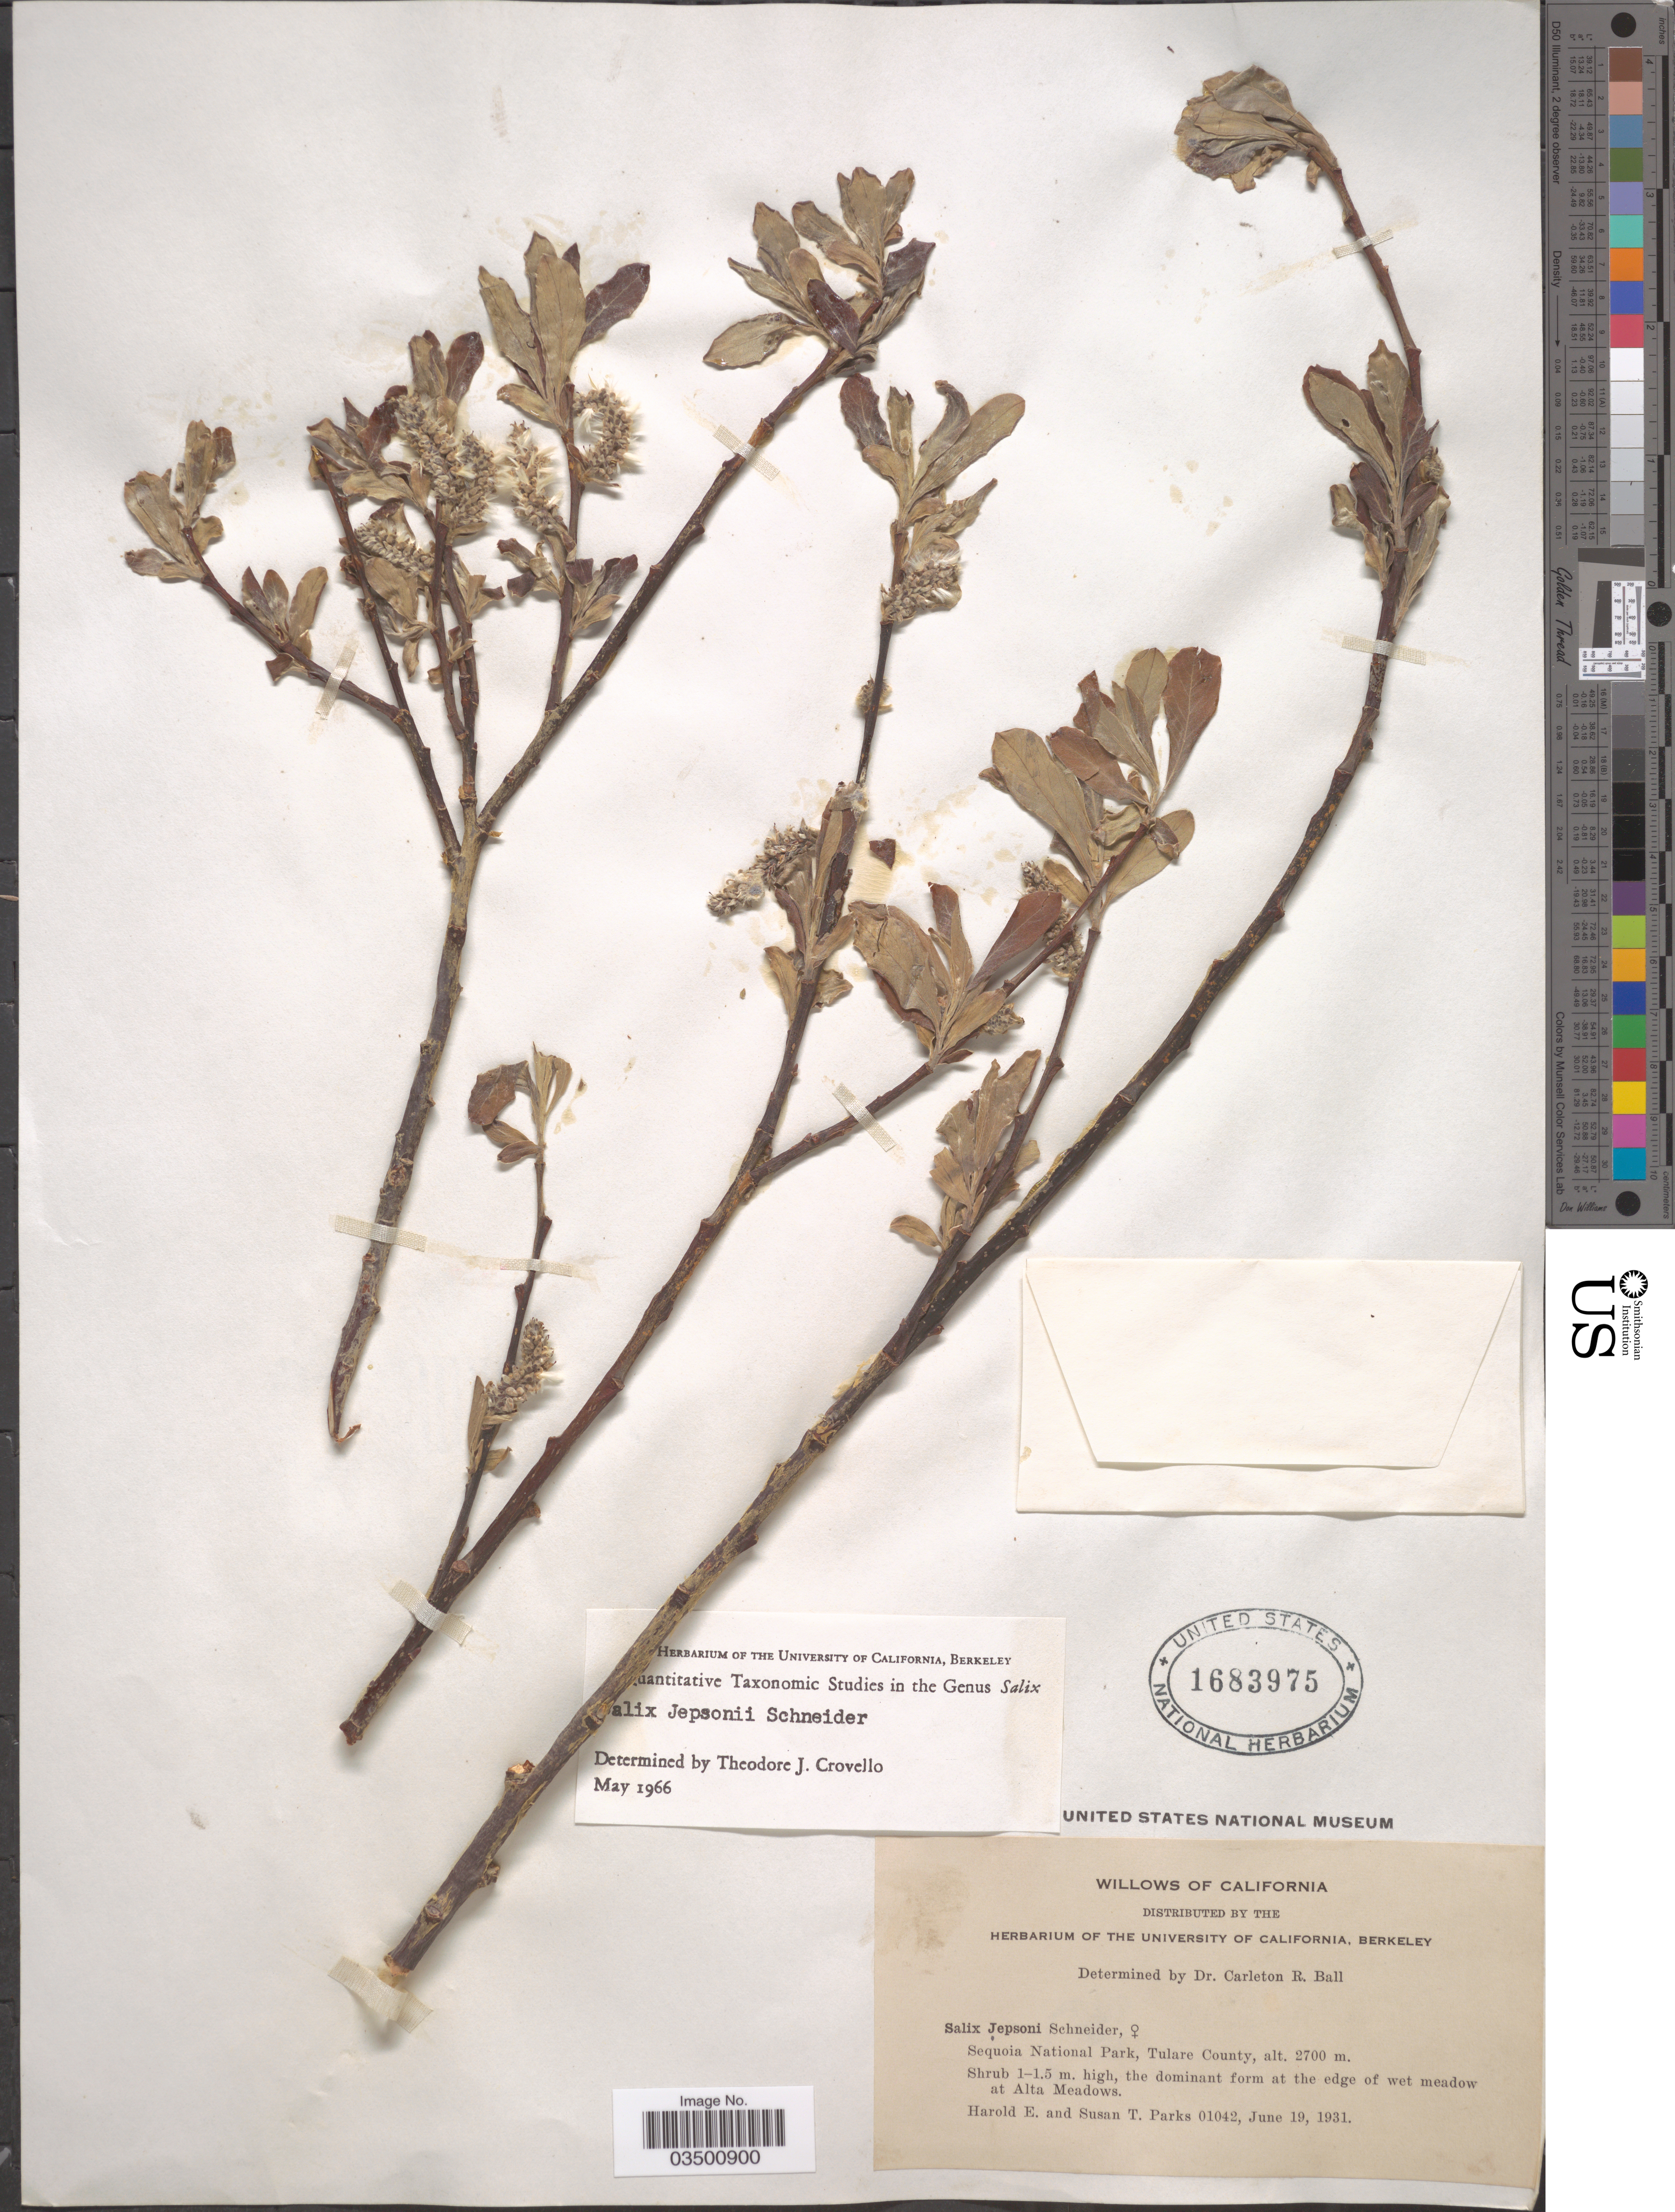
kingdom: Plantae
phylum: Tracheophyta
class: Magnoliopsida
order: Malpighiales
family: Salicaceae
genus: Salix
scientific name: Salix jepsonii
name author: C.K. Schneid.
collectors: H. E. Parks & S. Parks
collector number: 01042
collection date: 1931-06-19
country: United States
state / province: California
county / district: Tulare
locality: Sequoia National Park, Tulare County. The dominant form at the edge of wet meadow at Alta Meadows.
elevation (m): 2700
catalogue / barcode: US 1683975